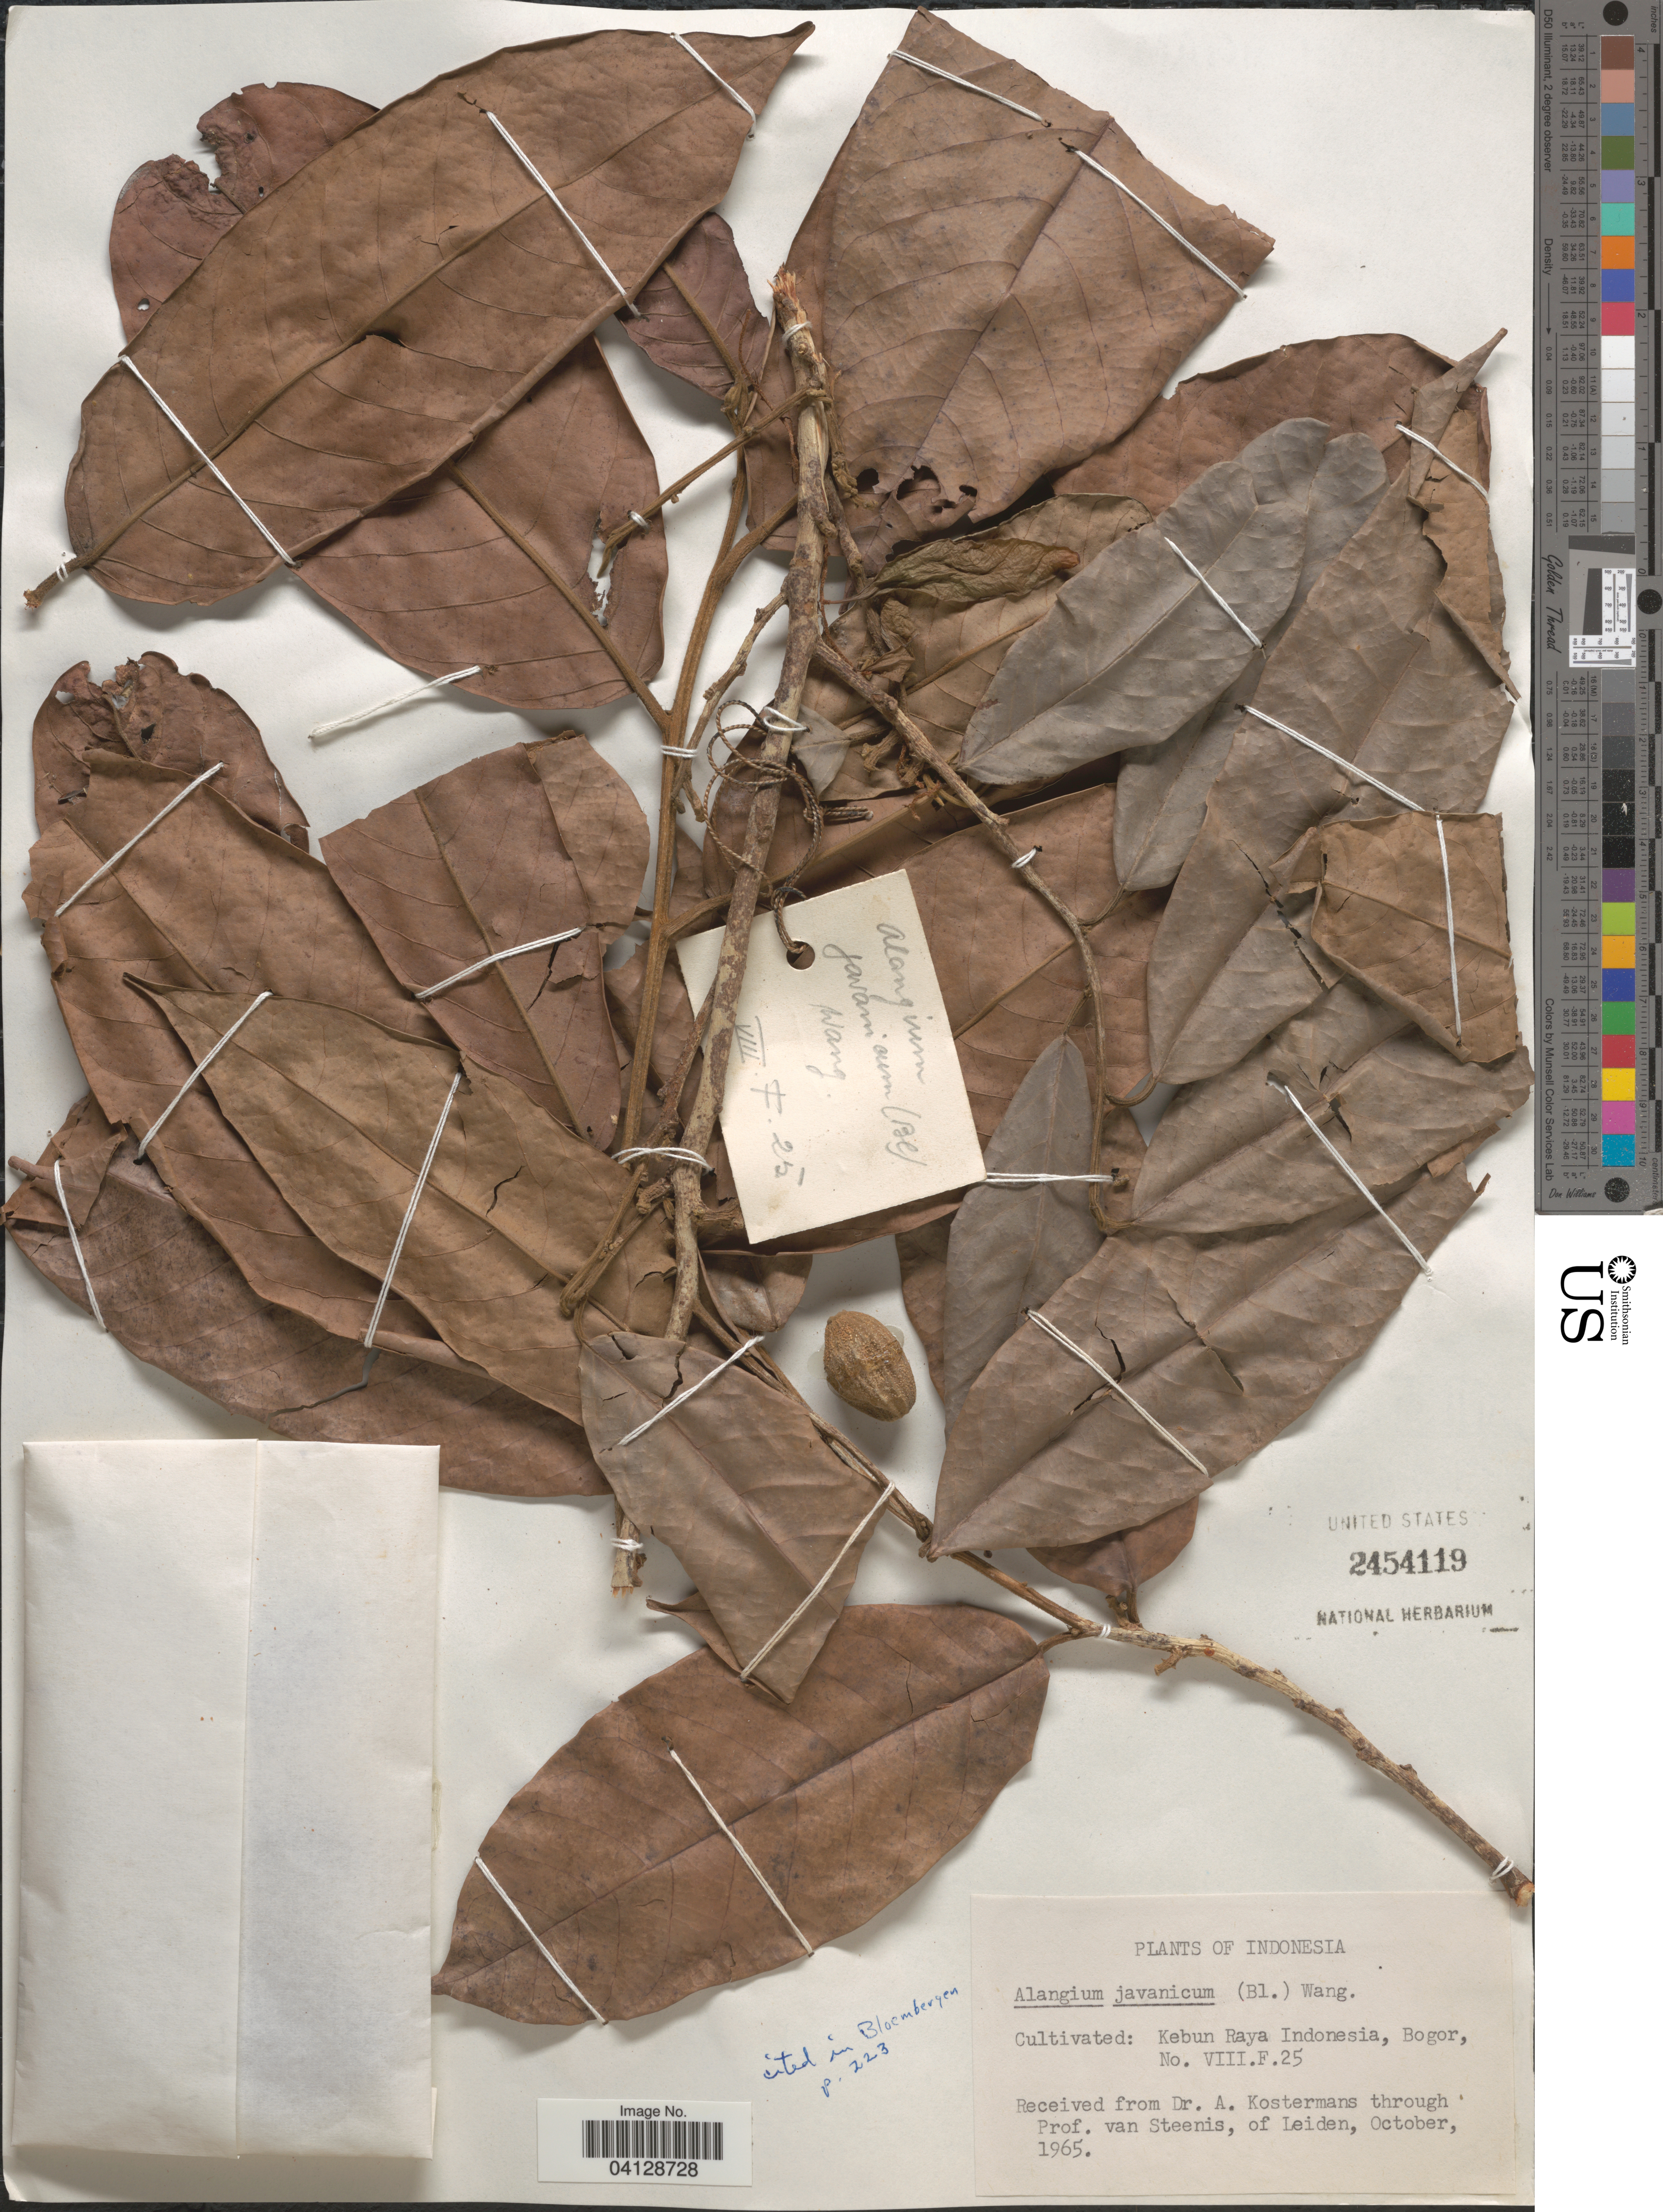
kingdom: Plantae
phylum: Tracheophyta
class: Magnoliopsida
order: Cornales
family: Cornaceae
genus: Alangium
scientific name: Alangium javanicum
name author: (Blume) Wangerin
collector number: VIIIF25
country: Indonesia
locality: Kebun Raya, Bogor.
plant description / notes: Fruit temporarily sampled for micro-CT scanning.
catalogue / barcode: US 2454119